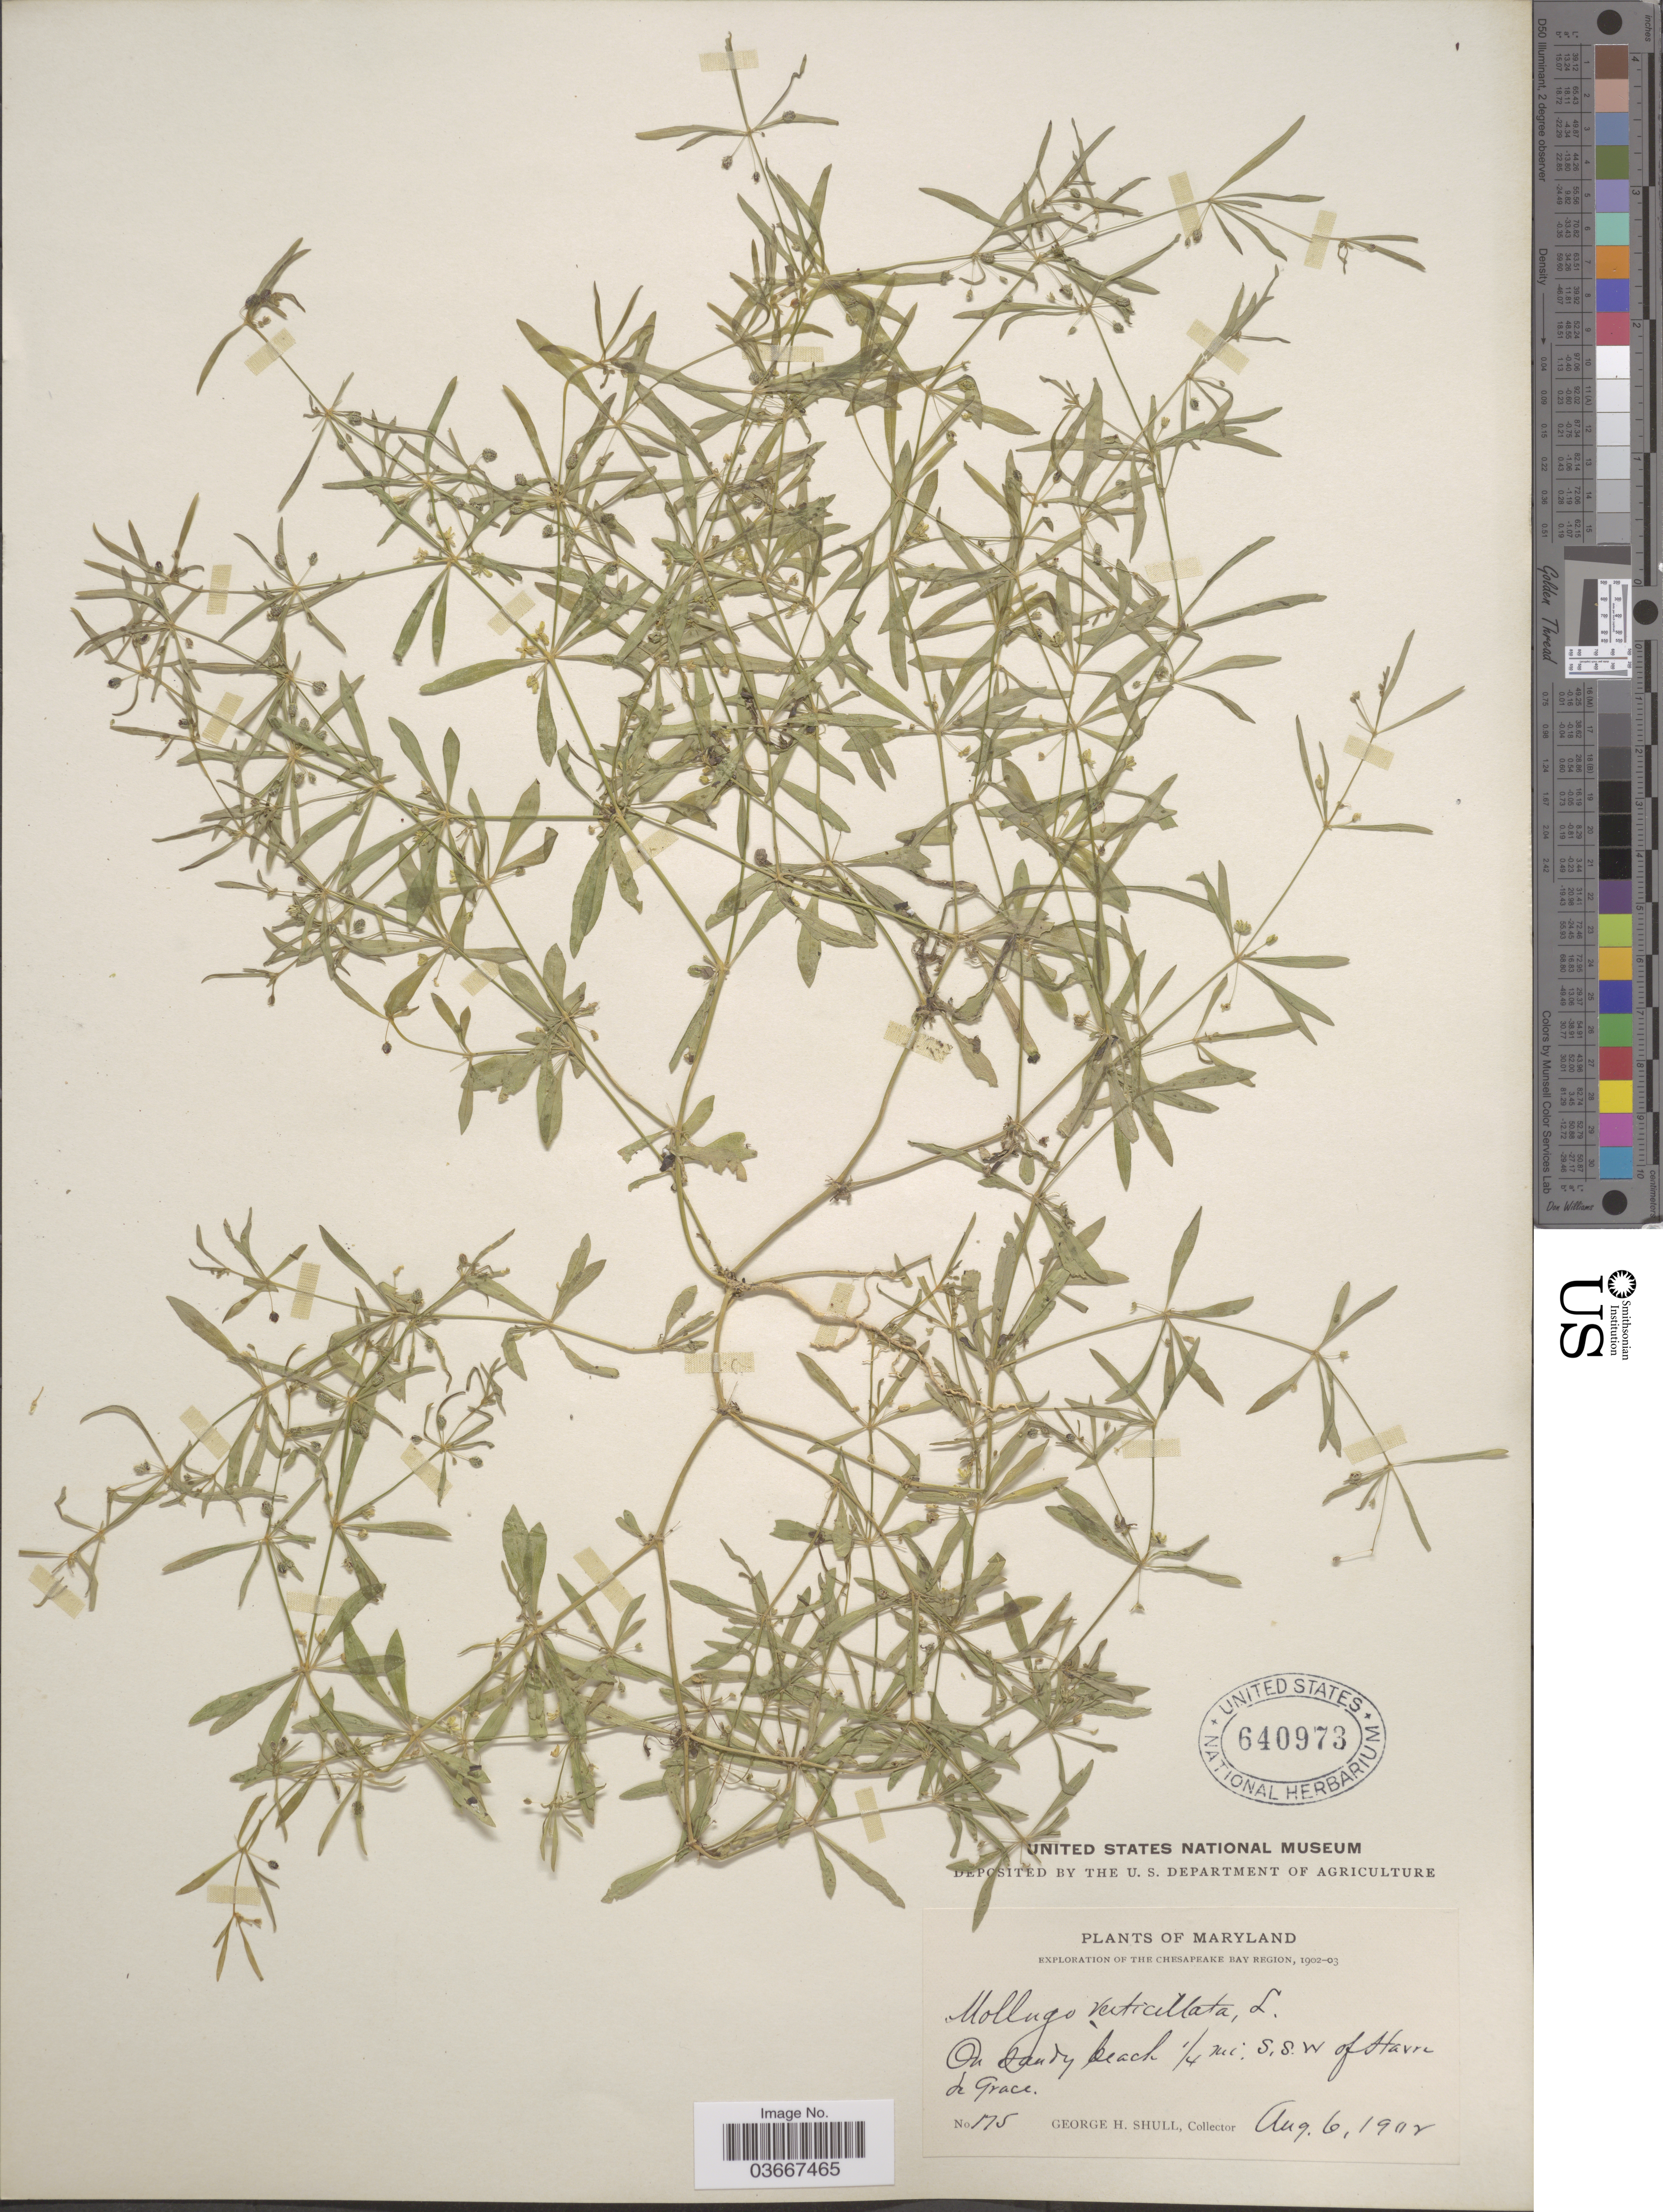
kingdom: Plantae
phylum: Tracheophyta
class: Magnoliopsida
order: Caryophyllales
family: Molluginaceae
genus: Mollugo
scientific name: Mollugo verticillata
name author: L.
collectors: G. H. Shull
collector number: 175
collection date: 1902-08-06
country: United States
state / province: Maryland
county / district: Harford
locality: On sandy beach ¼ mi. S.S.W. of Havre de Grace.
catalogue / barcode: US 640973